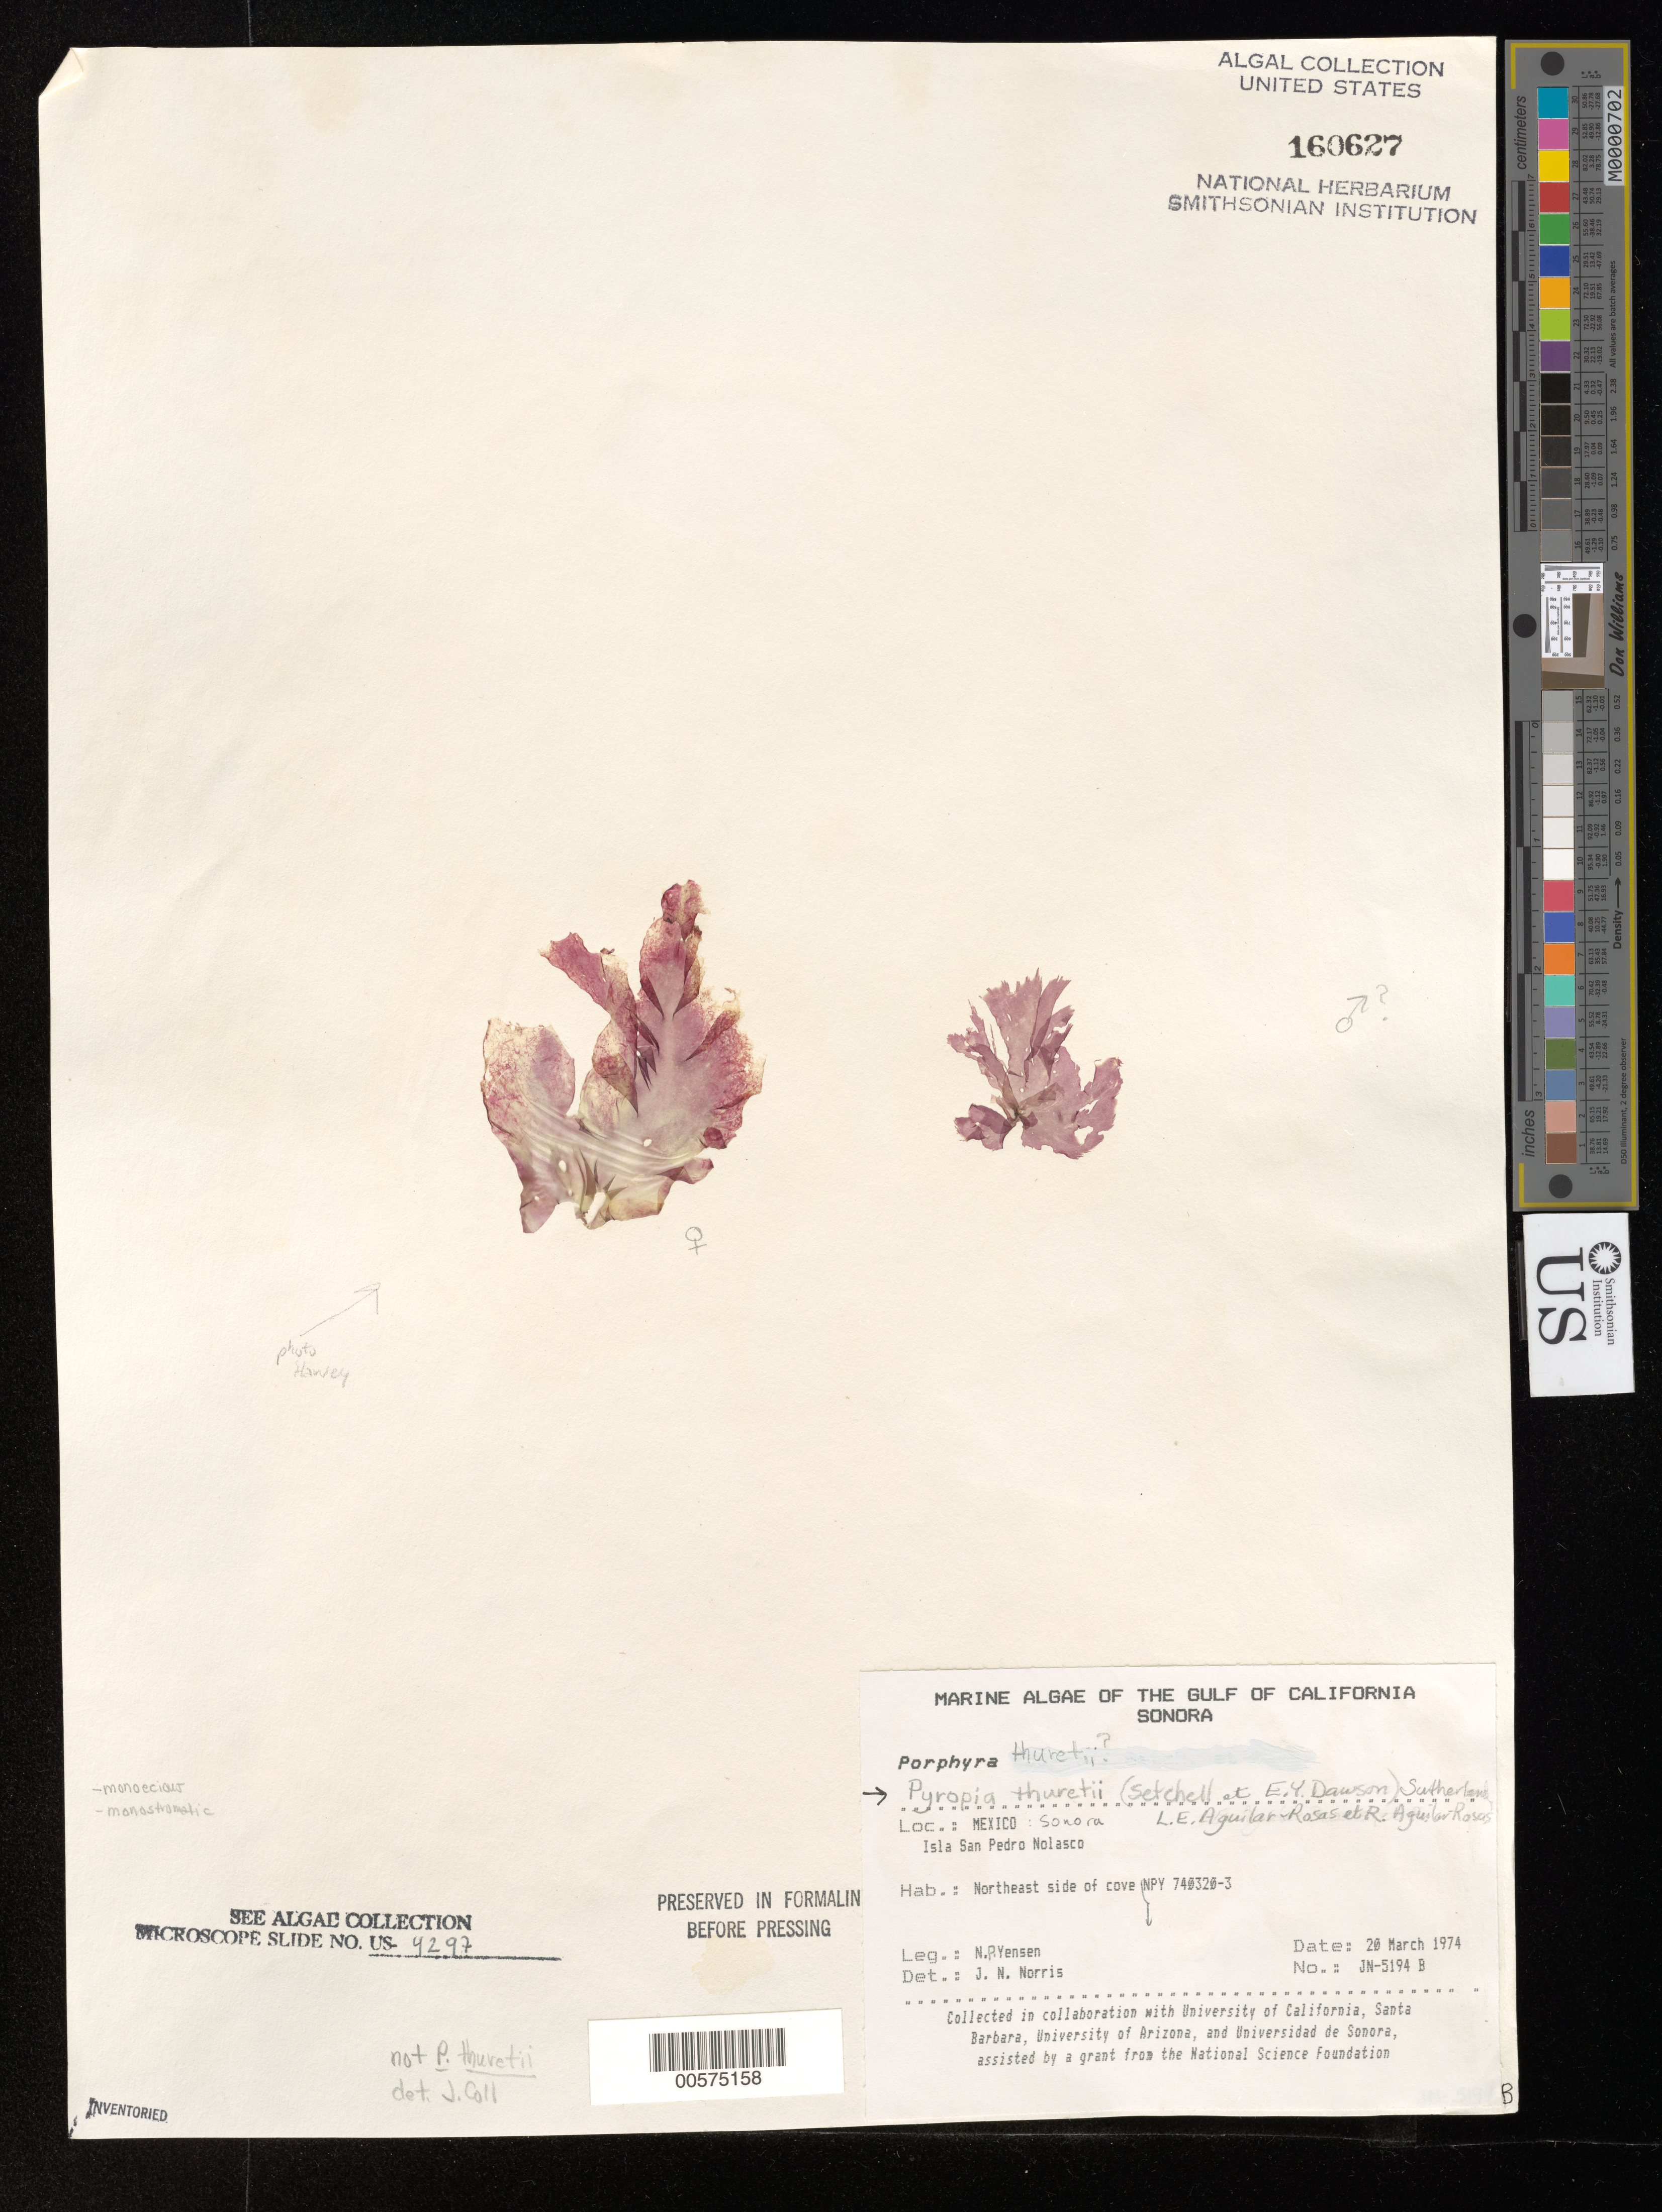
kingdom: Plantae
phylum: Rhodophyta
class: Bangiophyceae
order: Bangiales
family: Bangiaceae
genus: Porphyra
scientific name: Porphyra thuretii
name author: Setch. & E.Y. Dawson in E.Y. Dawson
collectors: N. Yensen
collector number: Jn-5194b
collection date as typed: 20 Mar 1974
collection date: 1974-03-20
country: Mexico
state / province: Sonora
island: Isla San Pedro Nolasco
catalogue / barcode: US 160627